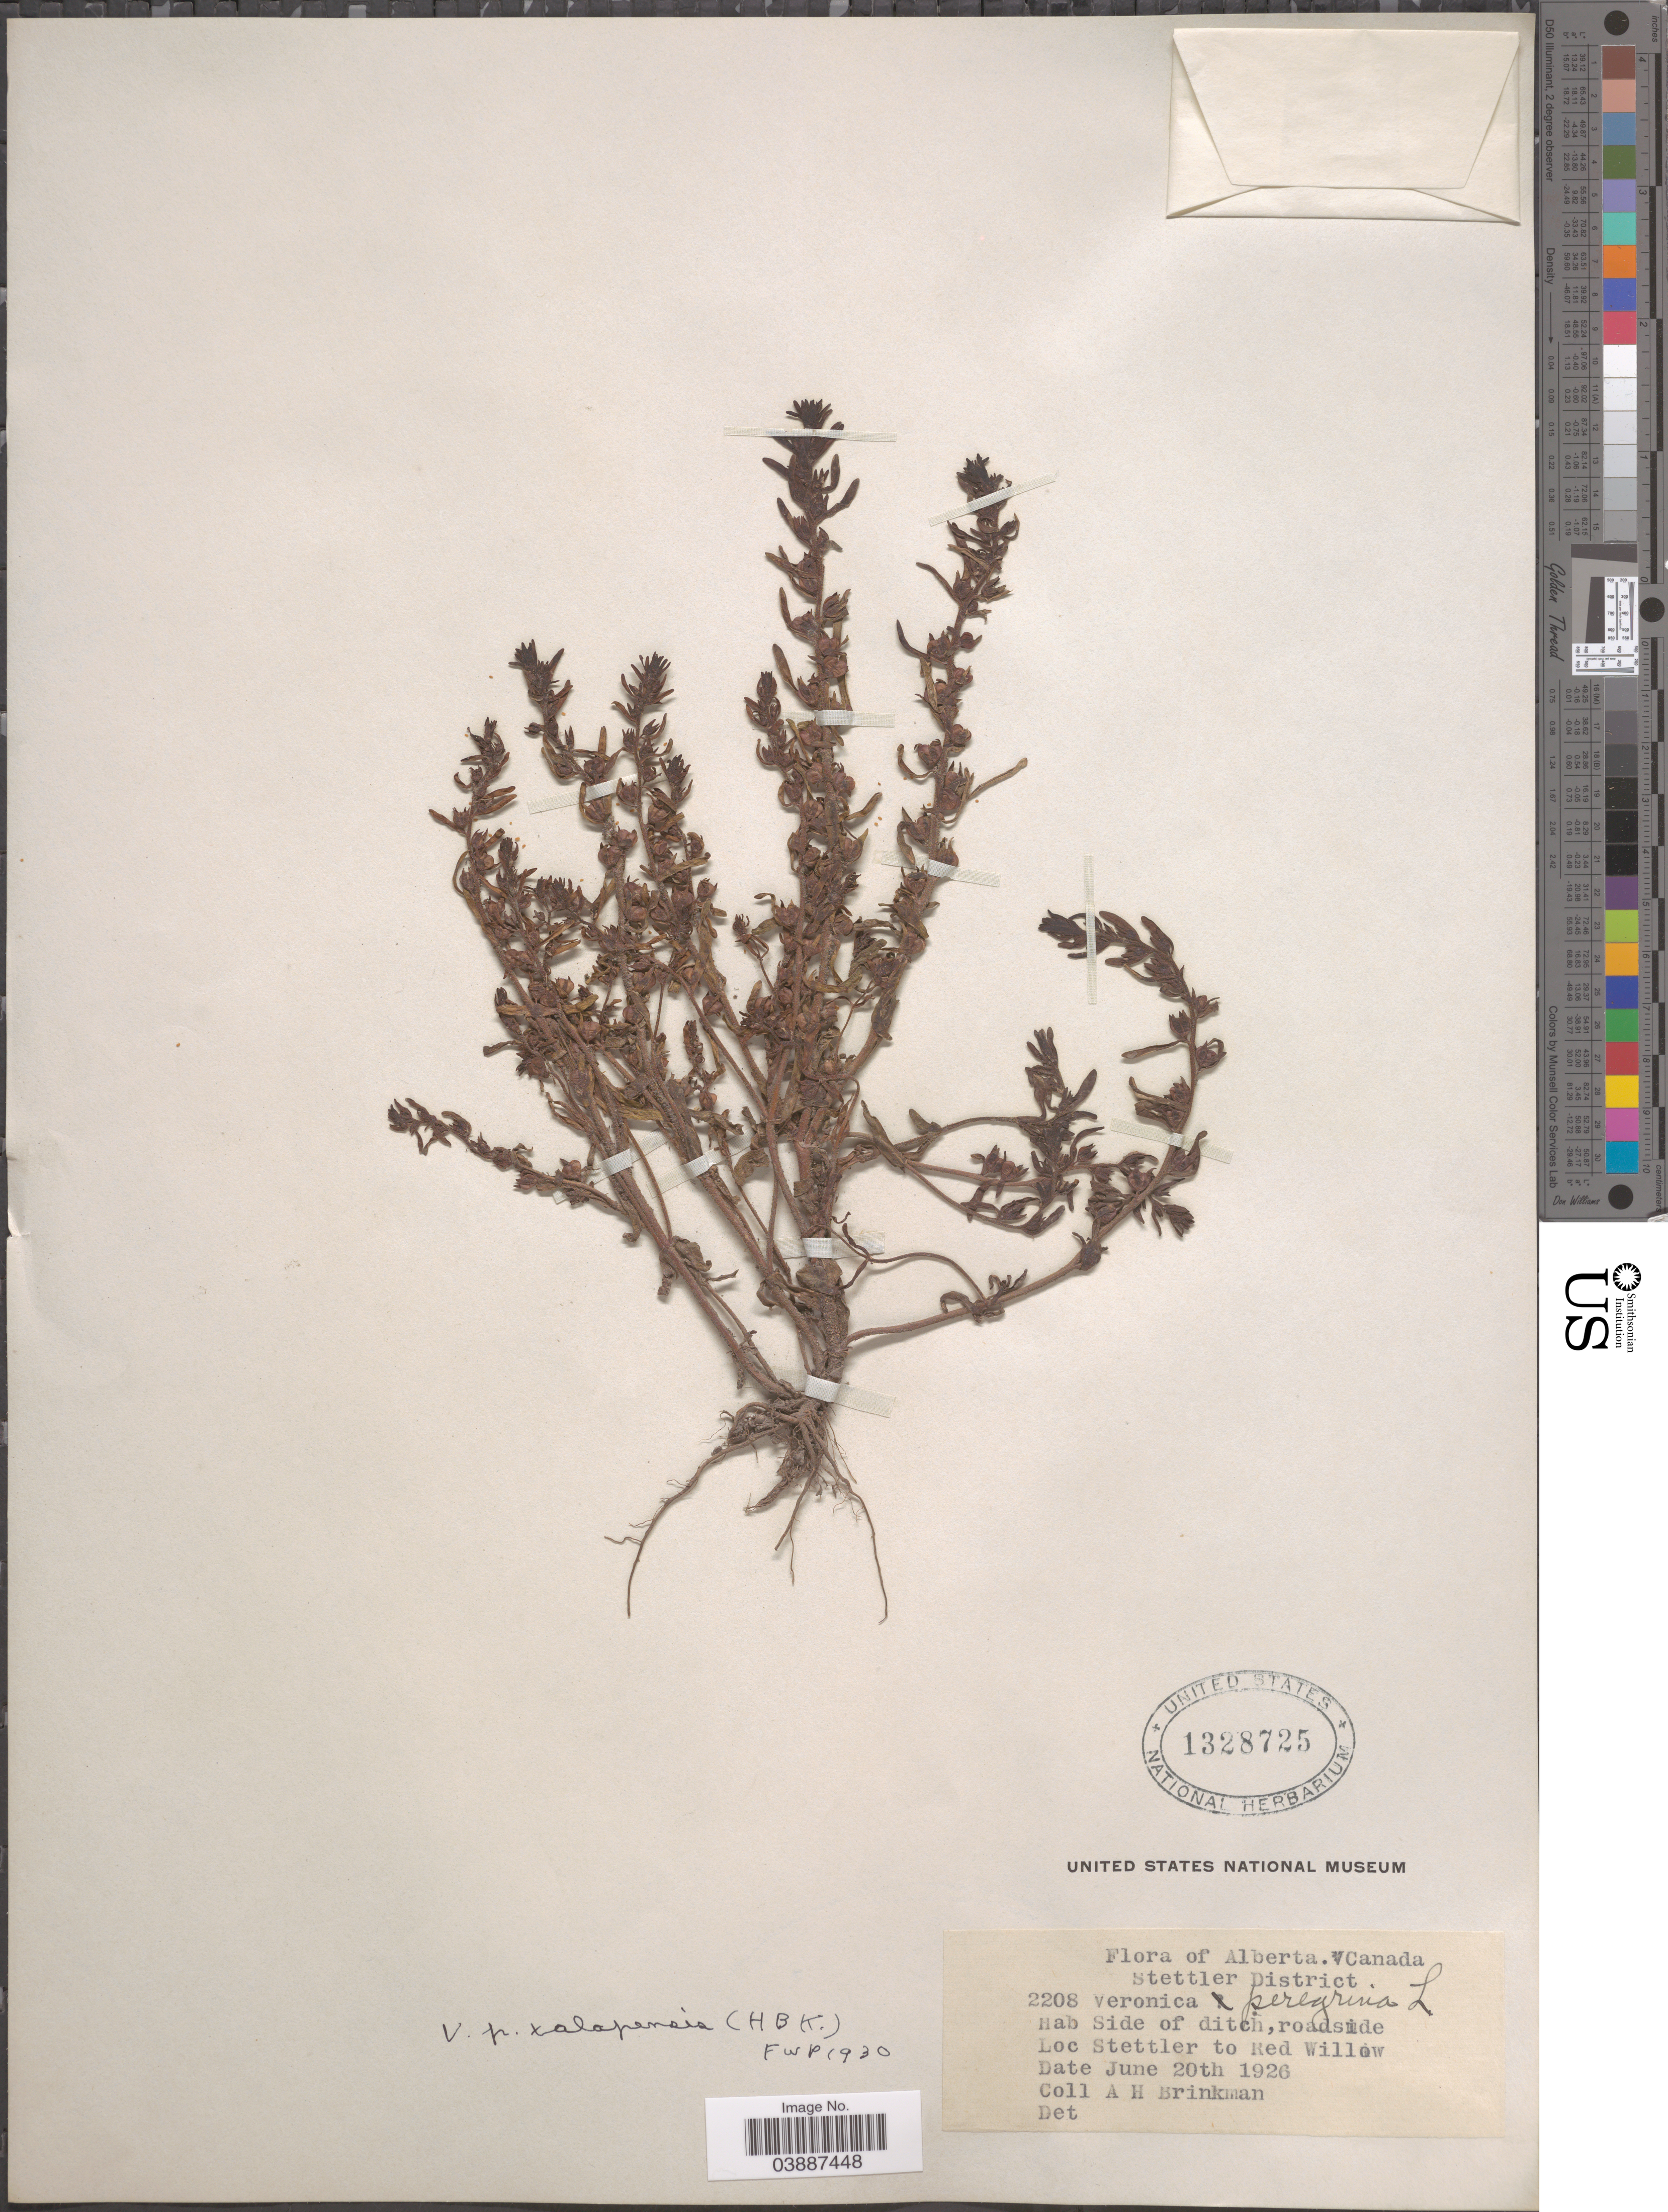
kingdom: Plantae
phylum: Tracheophyta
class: Magnoliopsida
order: Lamiales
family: Plantaginaceae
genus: Veronica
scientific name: Veronica peregrina var. xalapensis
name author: Kunth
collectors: A. Brinkman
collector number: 2208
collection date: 1926-06-20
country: Canada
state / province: Alberta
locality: Stettler District. Stettler to Red Willow.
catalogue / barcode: US 1328725